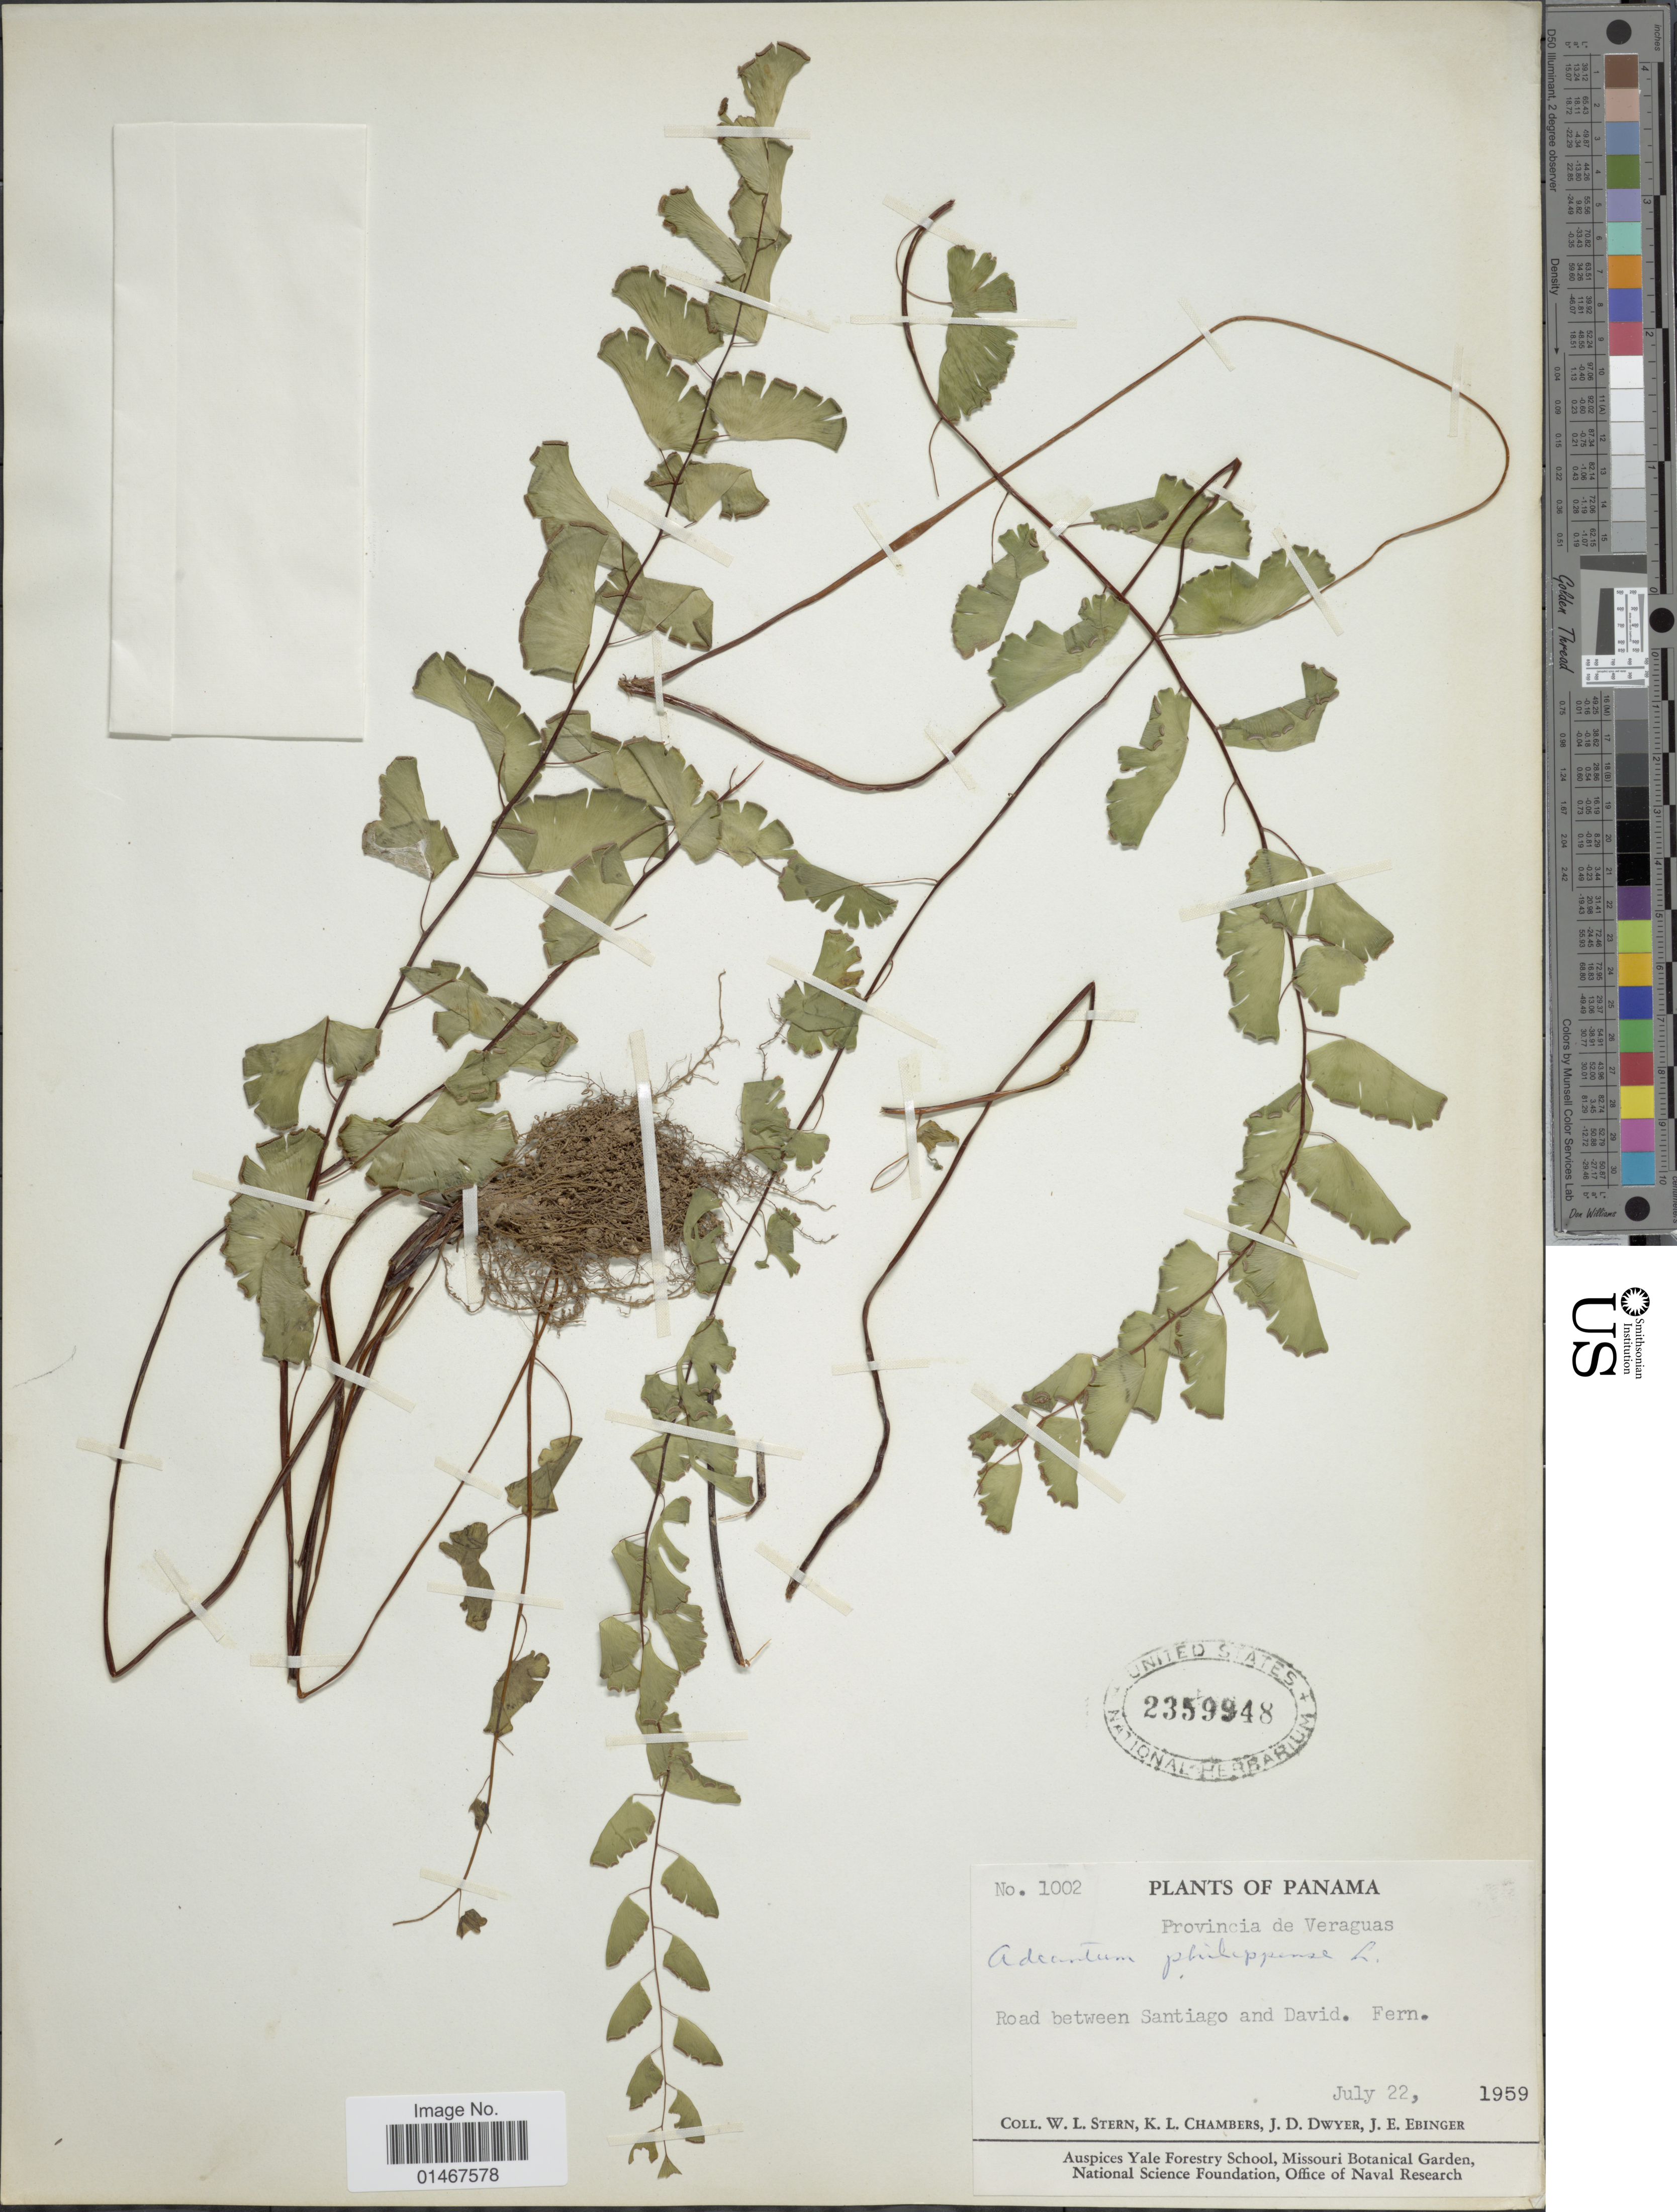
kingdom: Plantae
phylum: Tracheophyta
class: Polypodiopsida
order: Polypodiales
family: Pteridaceae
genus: Adiantum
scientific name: Adiantum philippense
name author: L.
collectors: W. L. Stern, K. Chambers, J. D. Dwyer & J. Ebinger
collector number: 1002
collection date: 1959-07-22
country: Panama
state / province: Veraguas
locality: Provincia de Veraguas. Road between Santiago and David.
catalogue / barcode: US 2359948